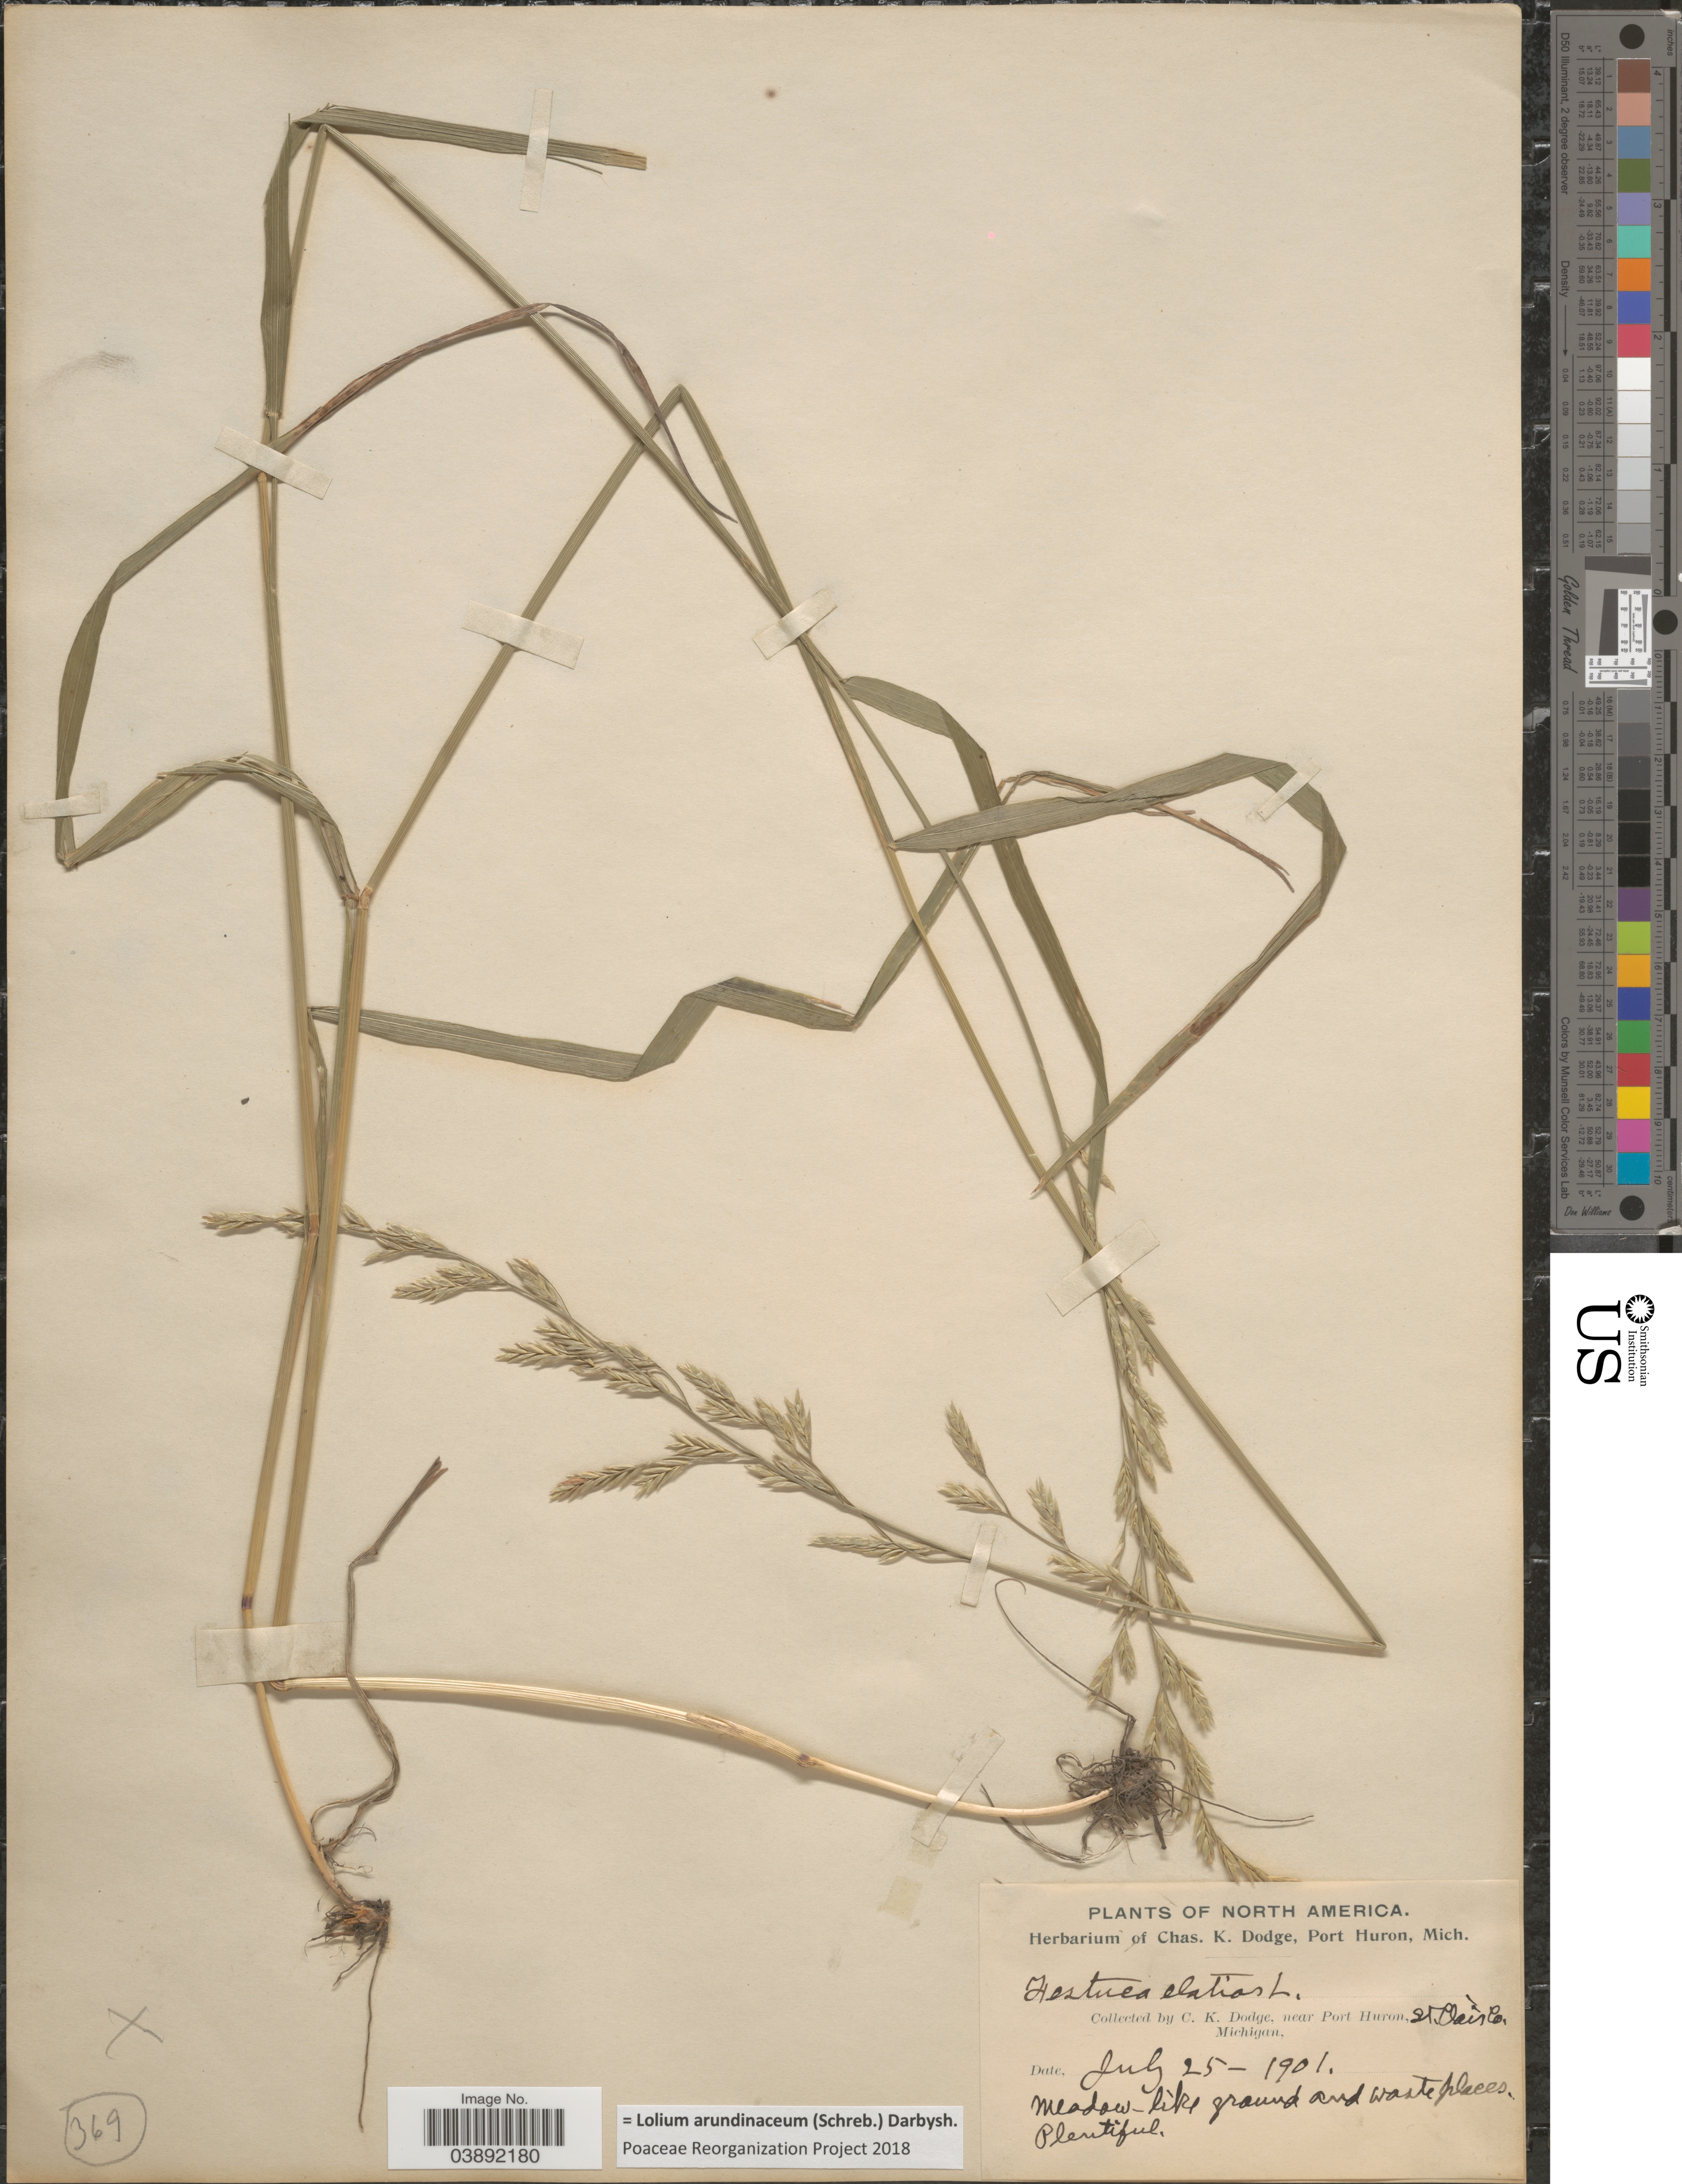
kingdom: Plantae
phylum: Tracheophyta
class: Liliopsida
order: Poales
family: Poaceae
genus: Lolium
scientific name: Lolium arundinaceum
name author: (Schreb.) Darbysh.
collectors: C. K. Dodge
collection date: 1901-07-25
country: United States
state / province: Michigan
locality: Near Port Huron, St. Clair Co.